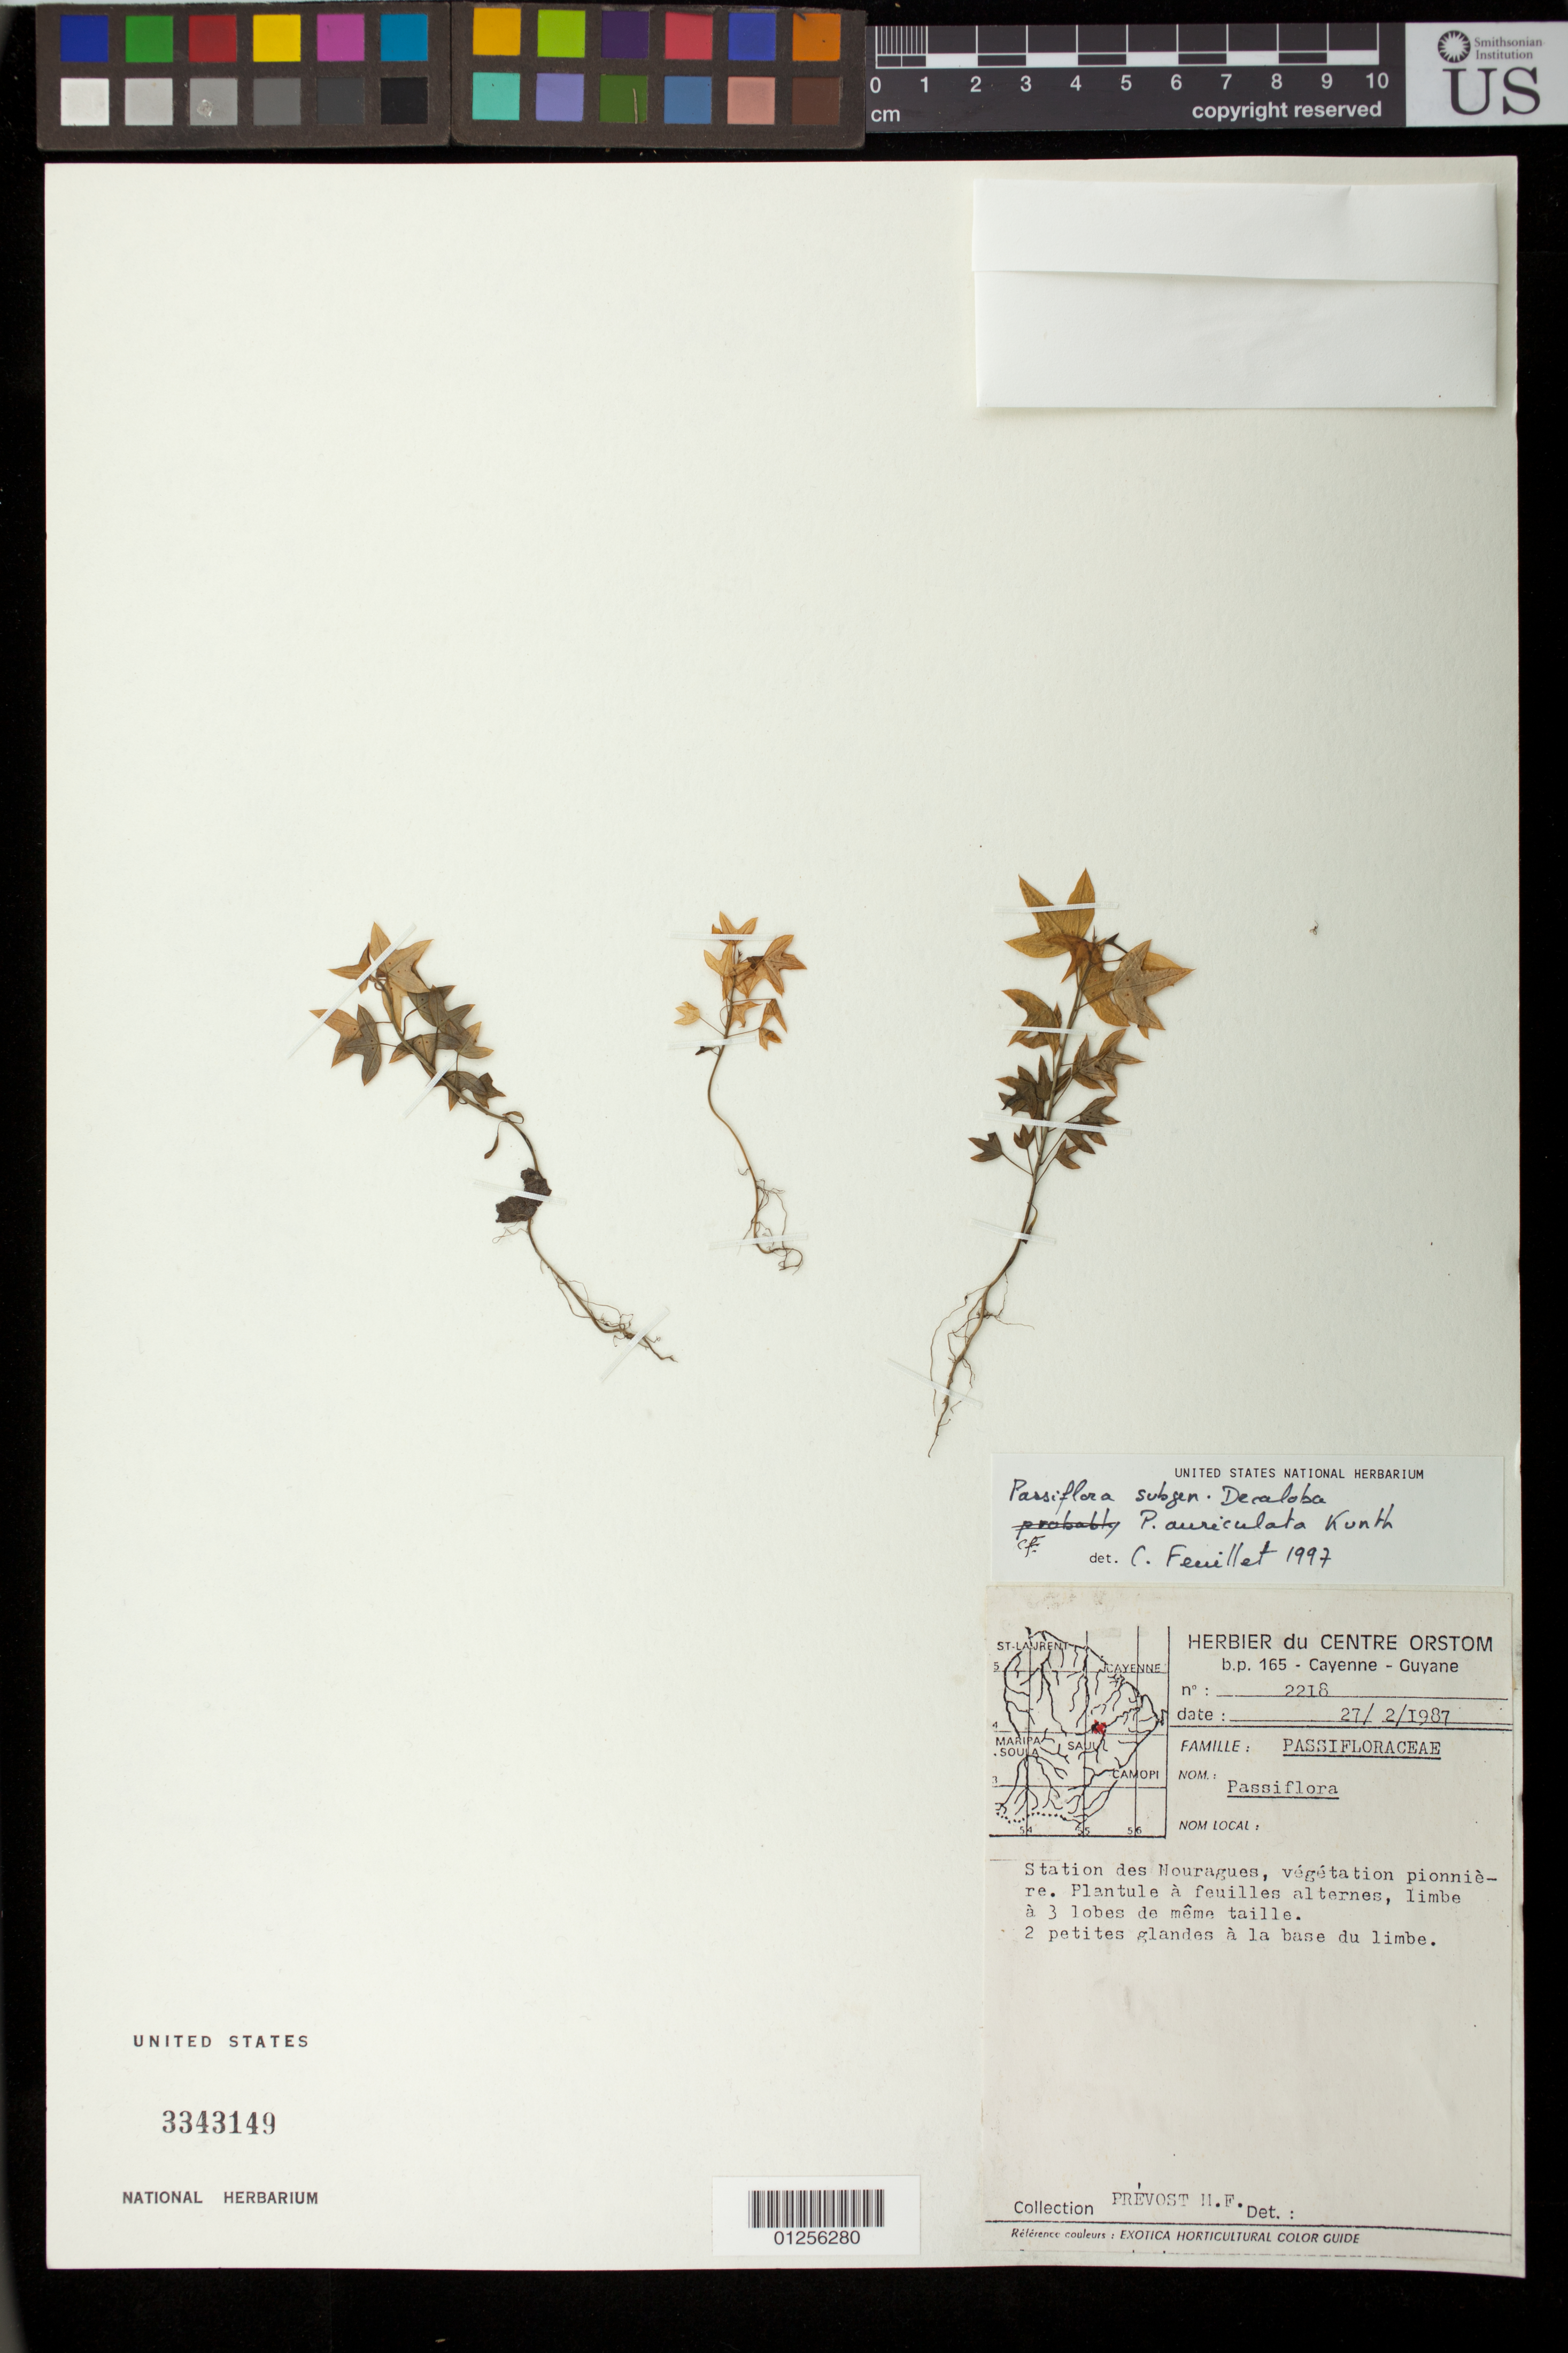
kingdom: Plantae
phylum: Tracheophyta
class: Magnoliopsida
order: Malpighiales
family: Passifloraceae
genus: Passiflora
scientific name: Passiflora auriculata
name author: Kunth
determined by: Feuillet, C.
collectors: M.-F. Prévost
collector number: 2218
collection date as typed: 27-Feb-87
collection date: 1987-02-27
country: French Guiana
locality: Station des Nouragues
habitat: Vegetation pionniere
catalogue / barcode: US 3343149